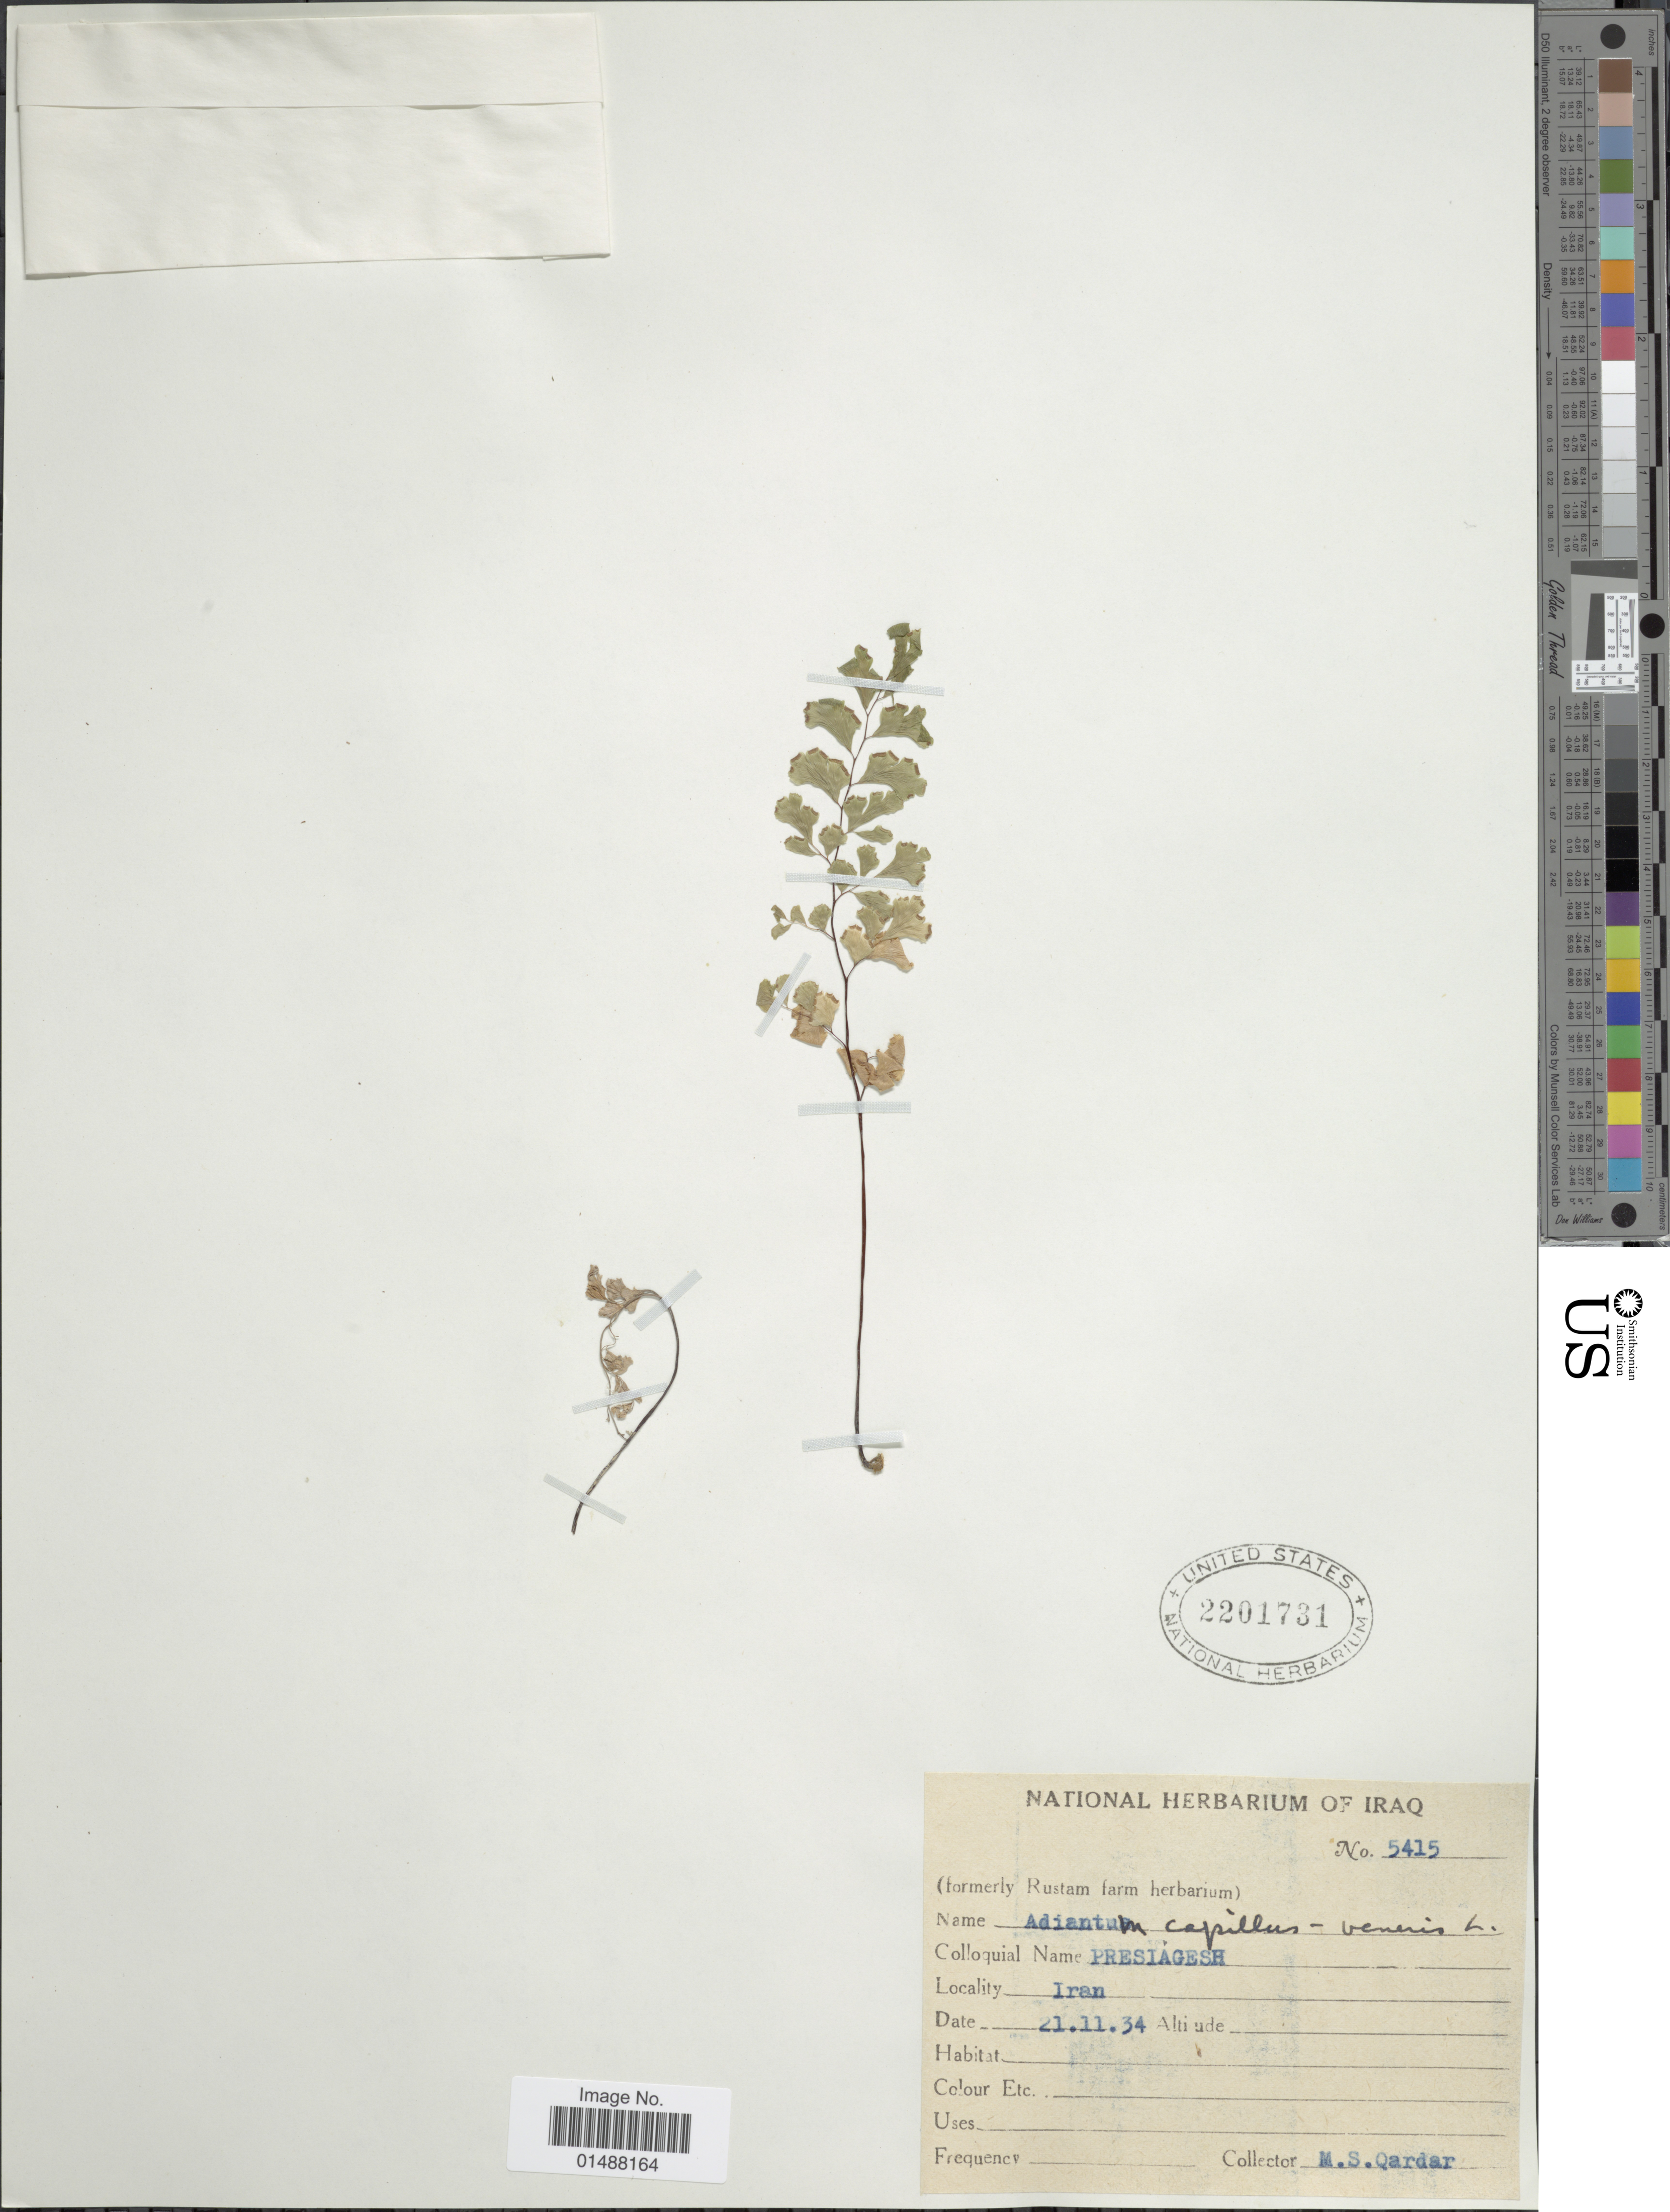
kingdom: Plantae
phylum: Tracheophyta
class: Polypodiopsida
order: Polypodiales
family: Pteridaceae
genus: Adiantum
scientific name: Adiantum capillus-veneris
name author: L.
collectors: M. Qardar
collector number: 5415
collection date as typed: Transcribed d/m/y: 21/11/34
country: Iran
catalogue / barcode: US 2201731